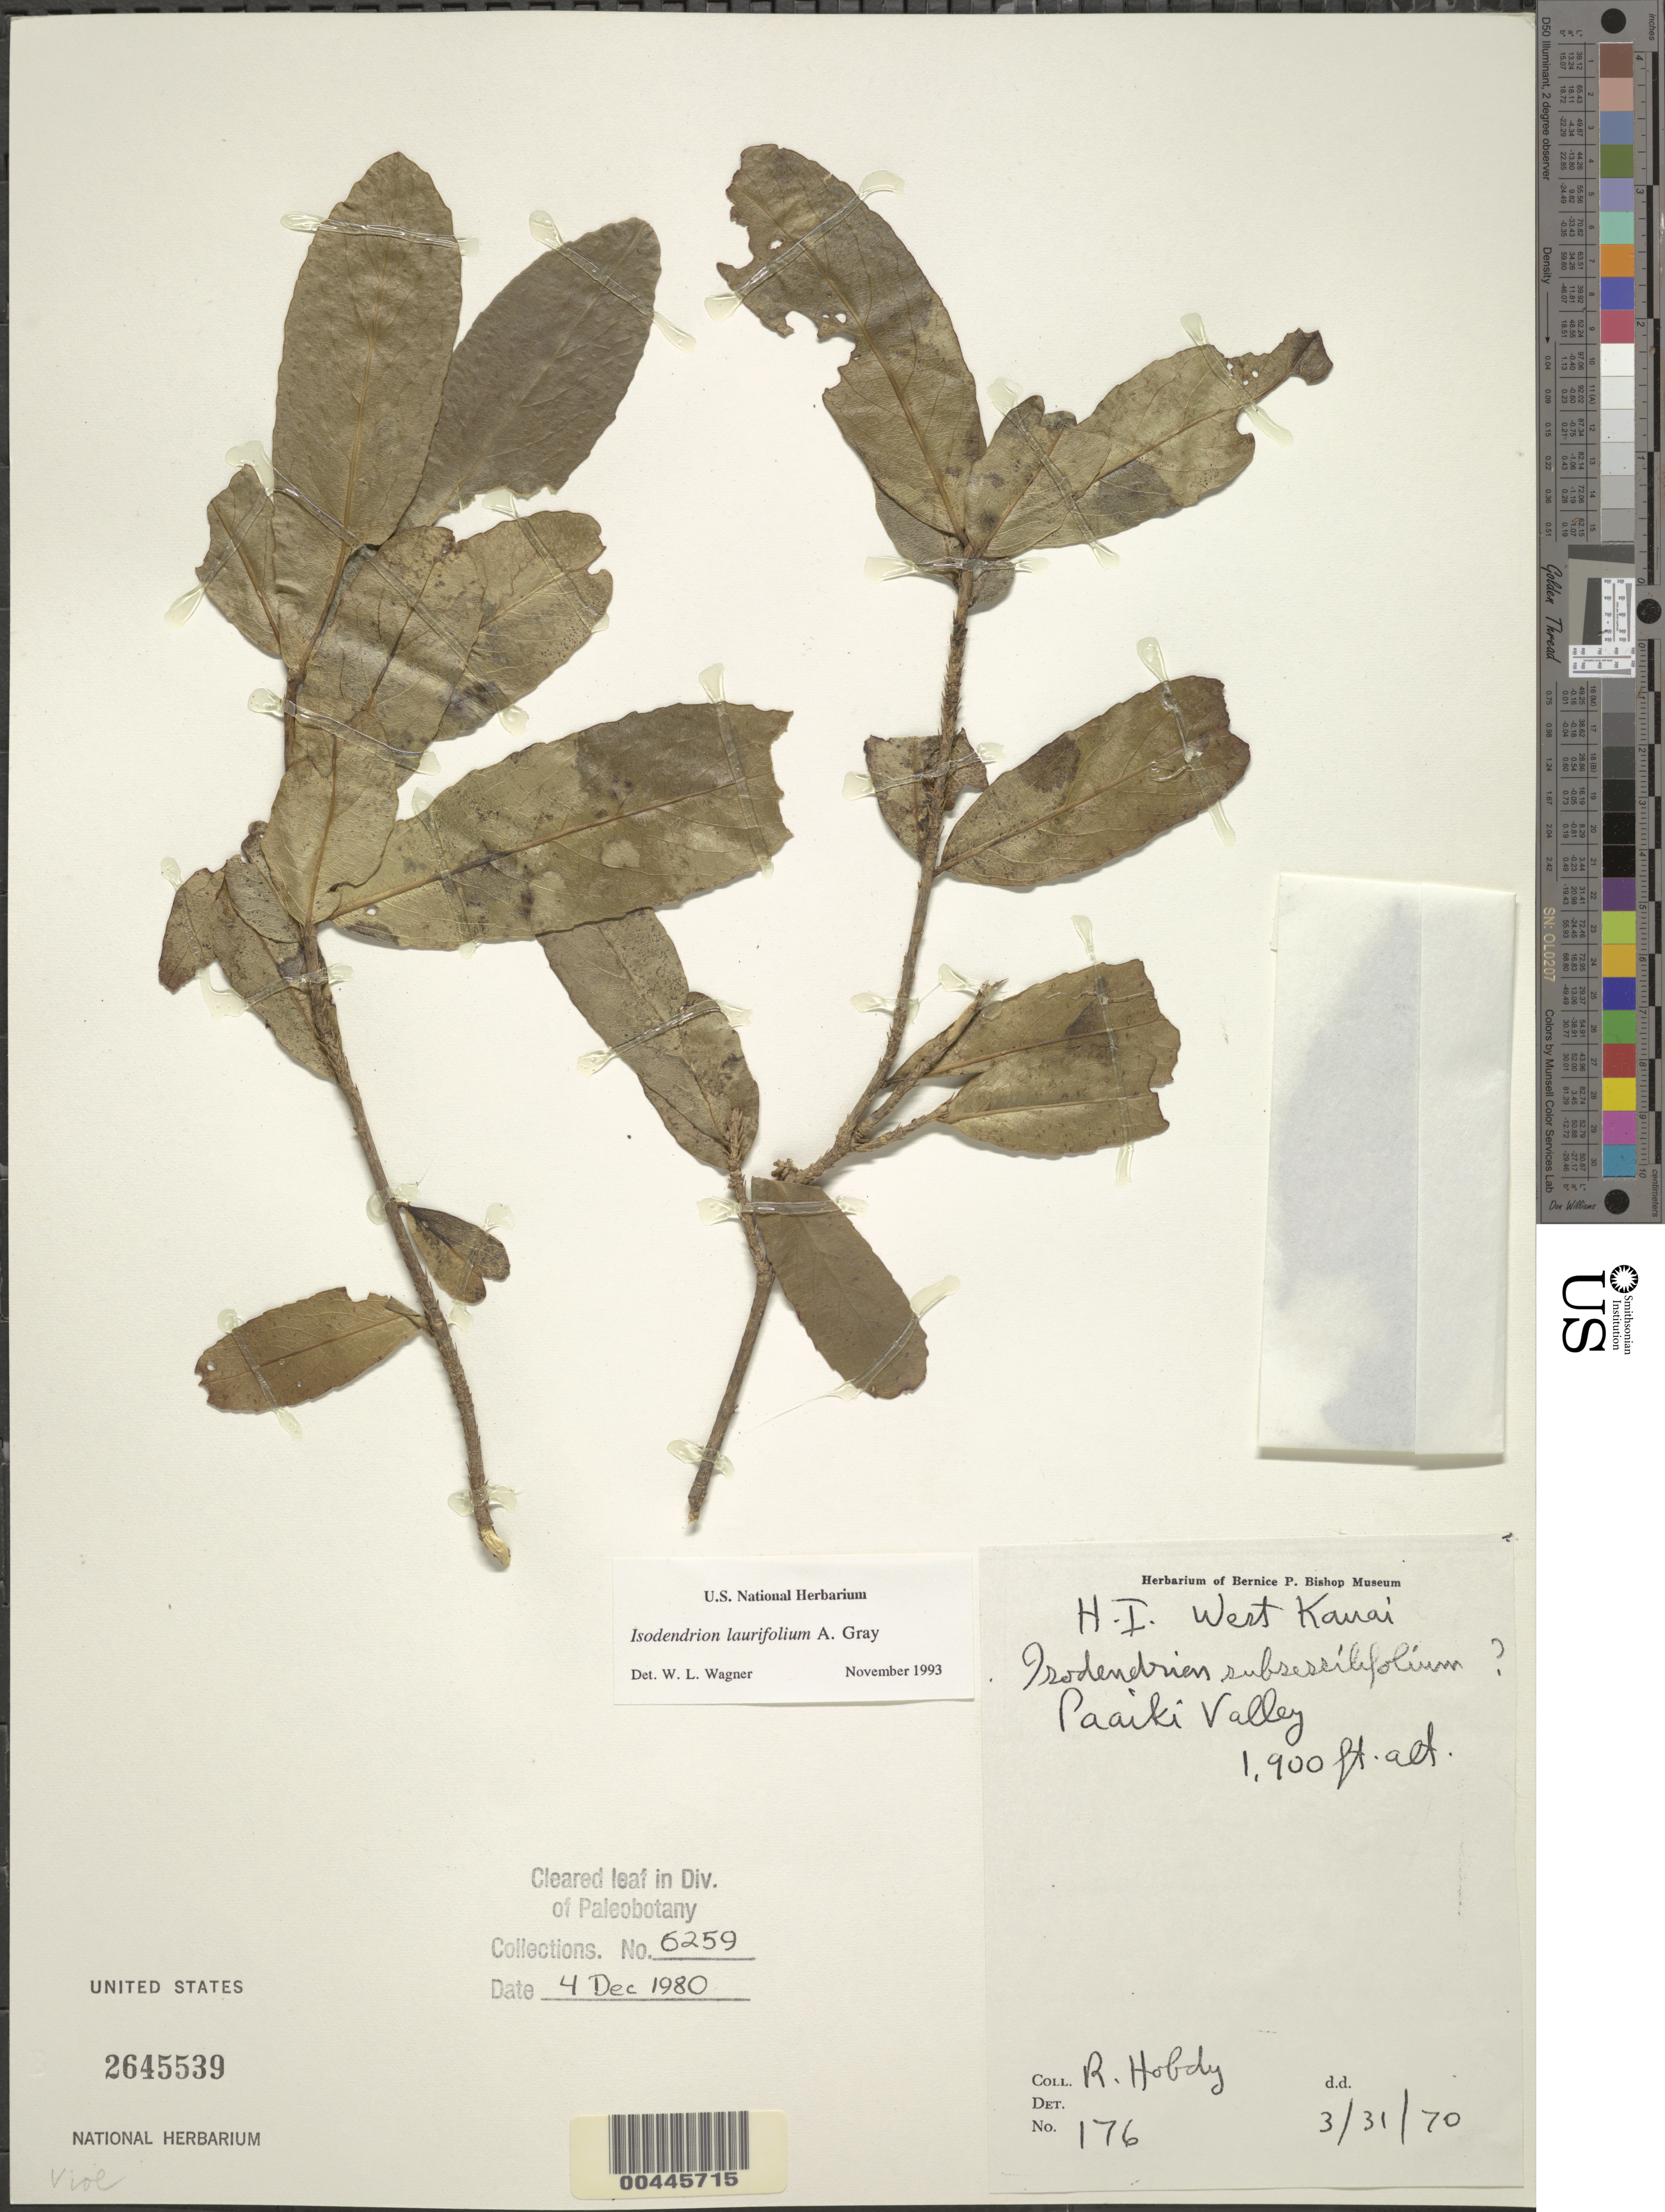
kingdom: Plantae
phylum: Tracheophyta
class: Magnoliopsida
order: Malpighiales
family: Violaceae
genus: Isodendrion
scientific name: Isodendrion laurifolium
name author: A. Gray in Wilkes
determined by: Wagner, W. L., (BOT), Smithsonian Institution - National Museum of Natural History (UNITED STATES)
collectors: R. Hobdy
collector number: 176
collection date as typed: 31 Mar 1970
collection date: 1970-03-31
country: United States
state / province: Hawaii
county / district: Kauai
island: Kaua'i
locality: W Kauai, Paaiki Valley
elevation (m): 579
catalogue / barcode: US 2645539